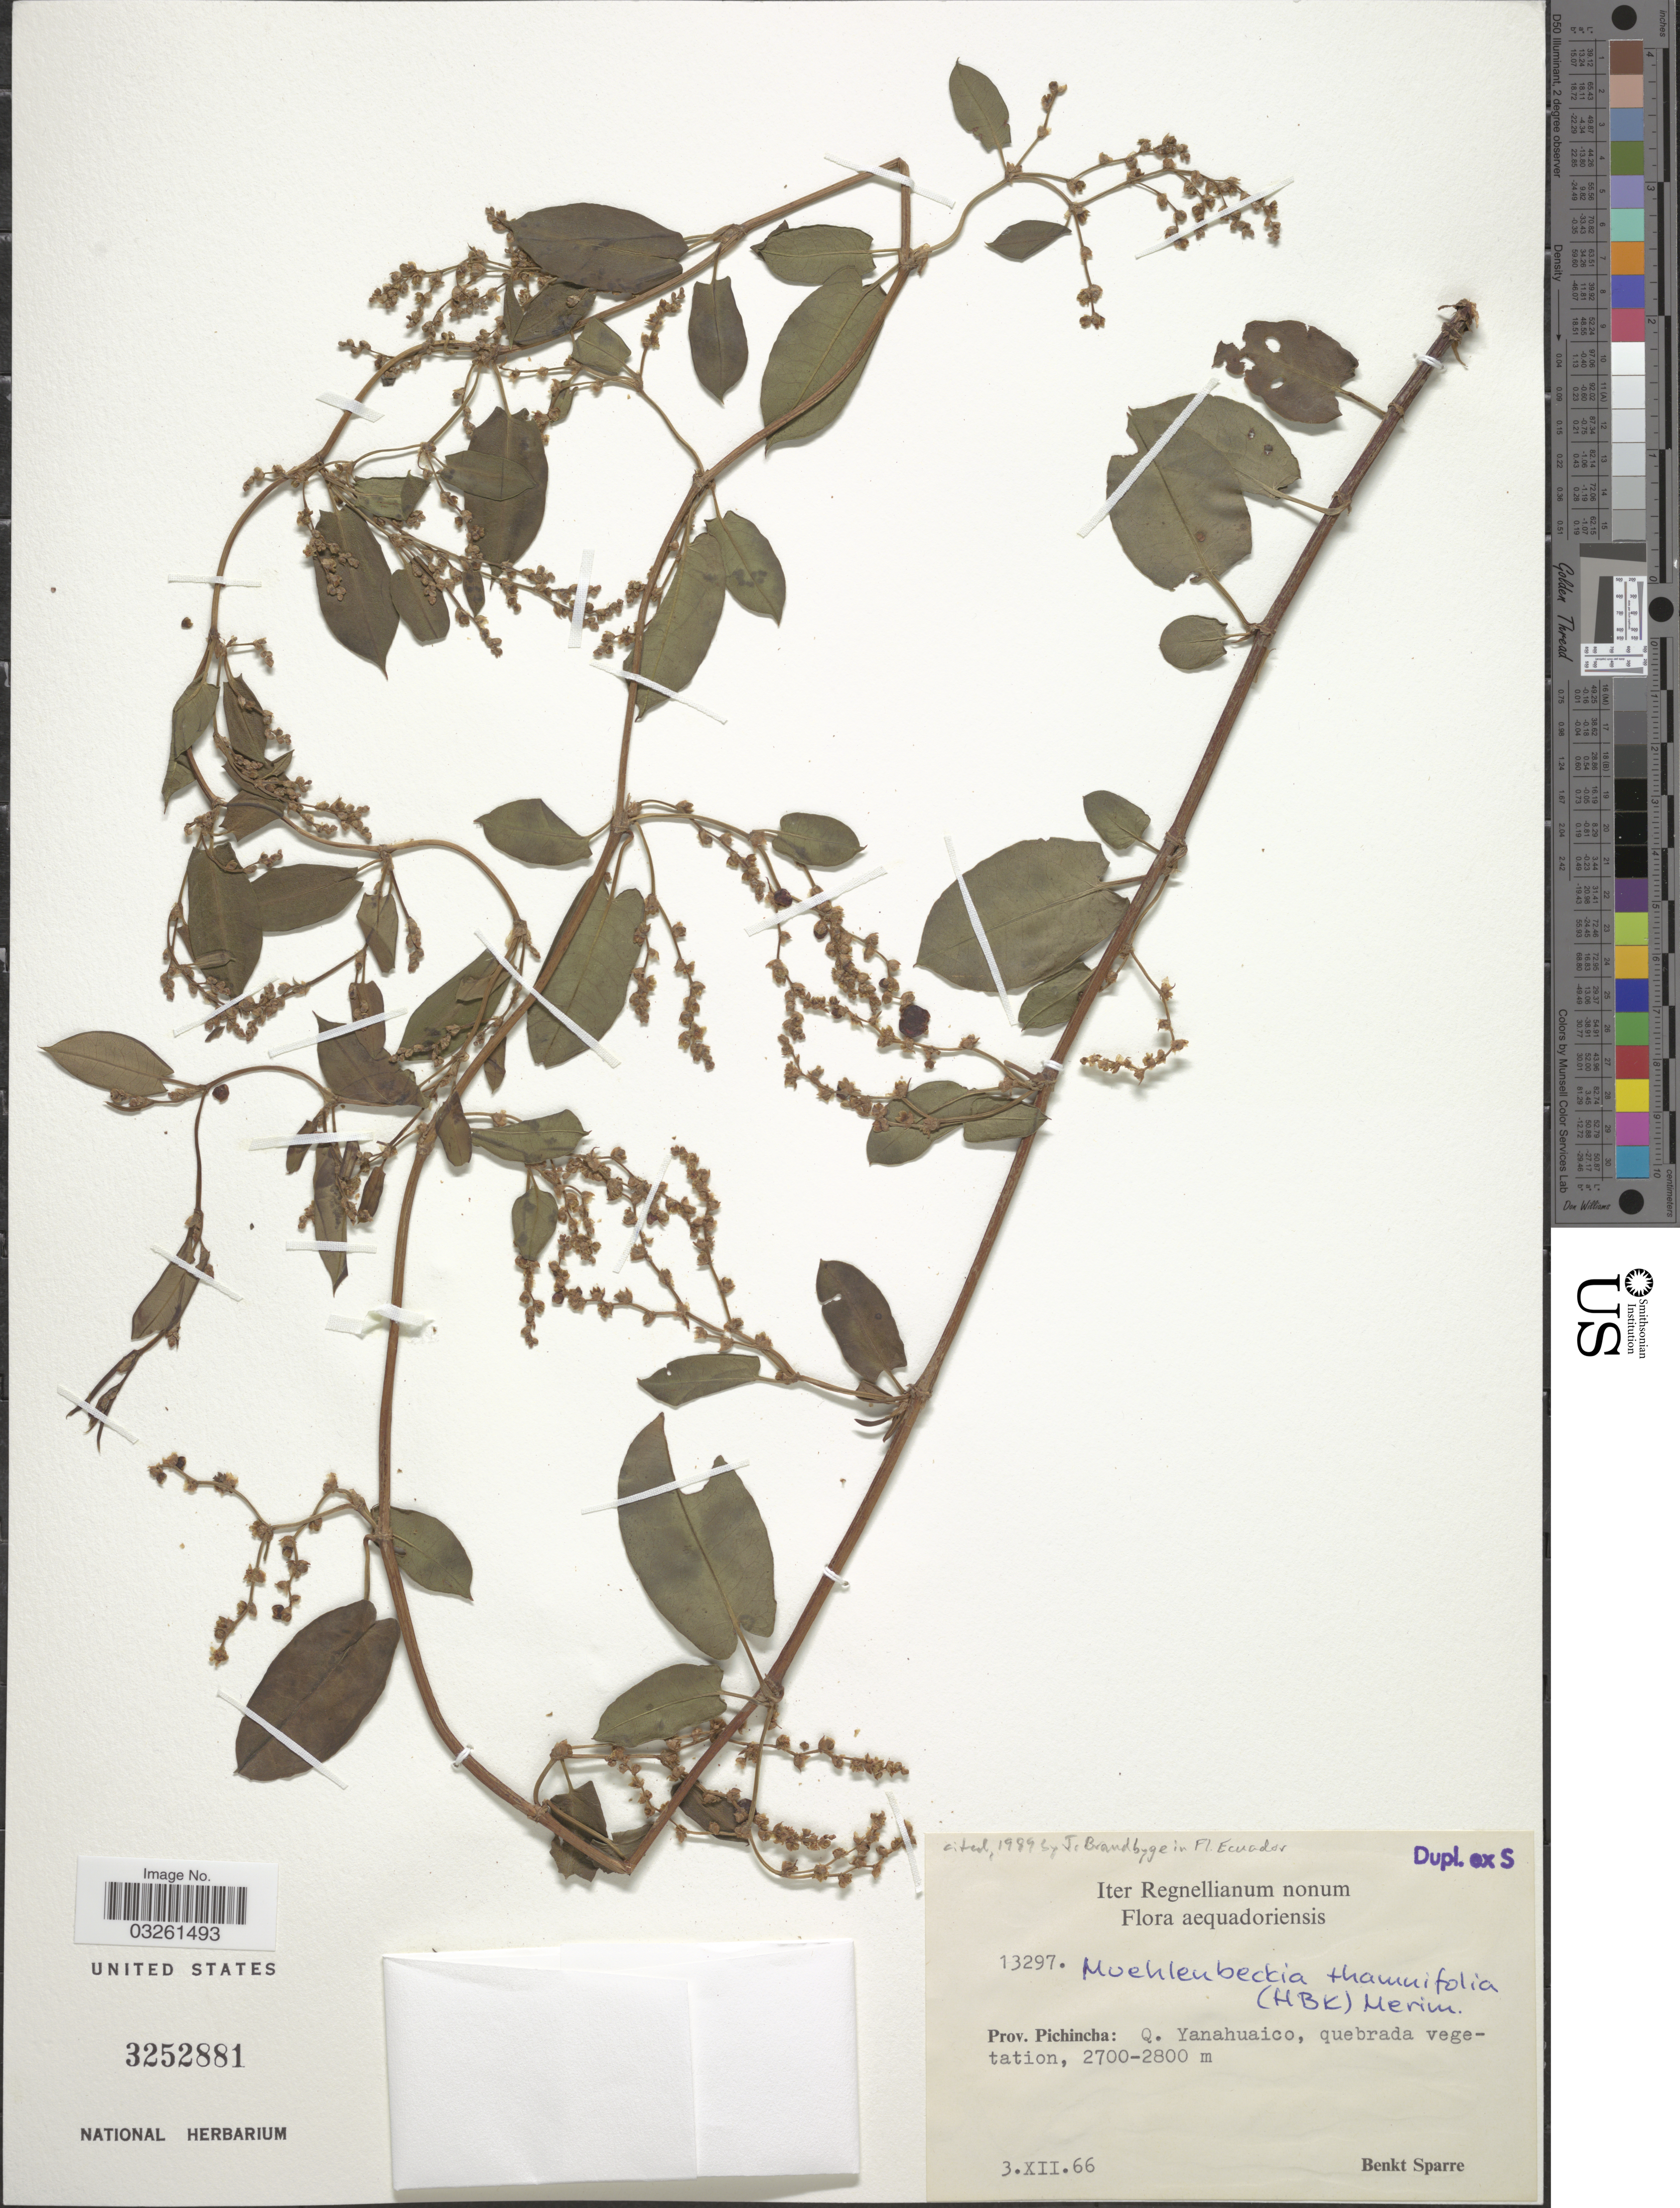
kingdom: Plantae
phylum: Tracheophyta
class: Magnoliopsida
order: Caryophyllales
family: Polygonaceae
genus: Muehlenbeckia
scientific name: Muehlenbeckia tamnifolia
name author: (Kunth) Meisn.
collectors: B. Sparre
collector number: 13297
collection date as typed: Transcribed d/m/y: 3/12/66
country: Ecuador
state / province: Pichincha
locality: Aequadoriensis, Q. Yanahuaico.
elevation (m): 2700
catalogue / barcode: US 3252881